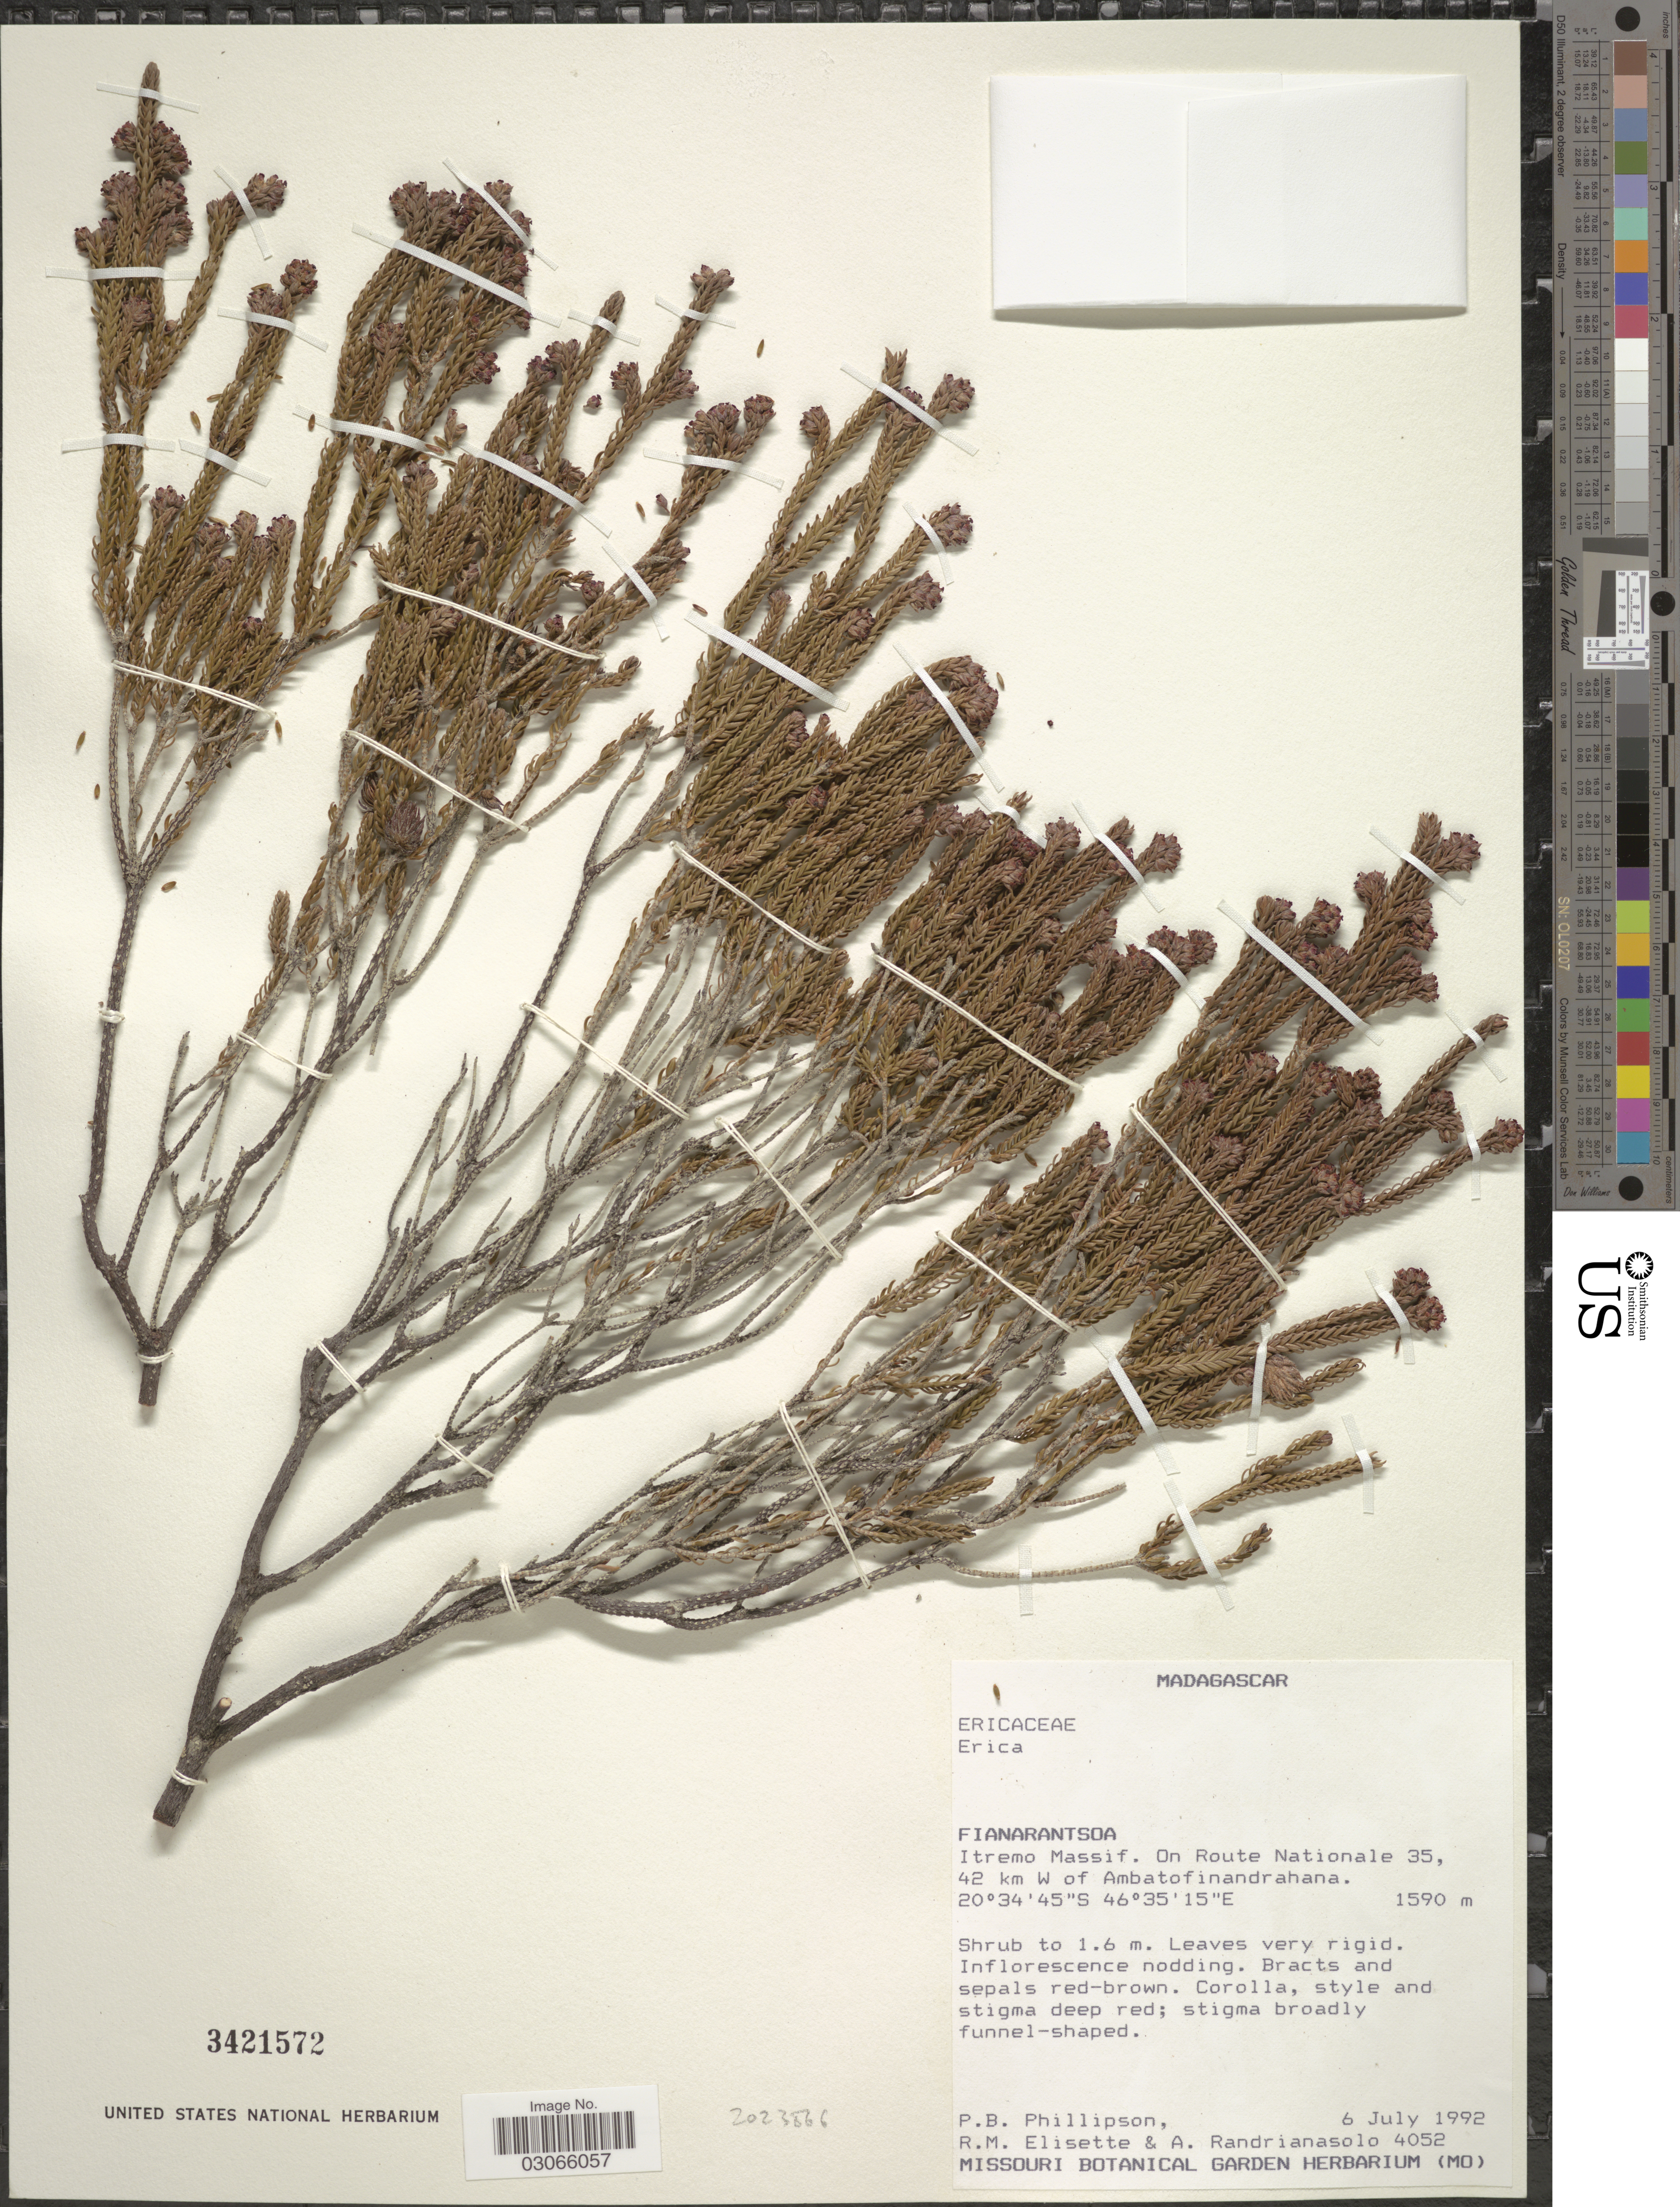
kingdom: Plantae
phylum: Tracheophyta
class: Magnoliopsida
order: Ericales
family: Ericaceae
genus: Erica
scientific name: Erica sp.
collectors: P. B. Phillipson, M. Rahelivololona & A. Randrianasolo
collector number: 4052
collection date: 1992-07-06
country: Madagascar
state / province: Amoron'i Mania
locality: Itremo Massif. On Route Nationale 35, 42 km W of Ambatofinandrahana.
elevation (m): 1590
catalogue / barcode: US 3421572